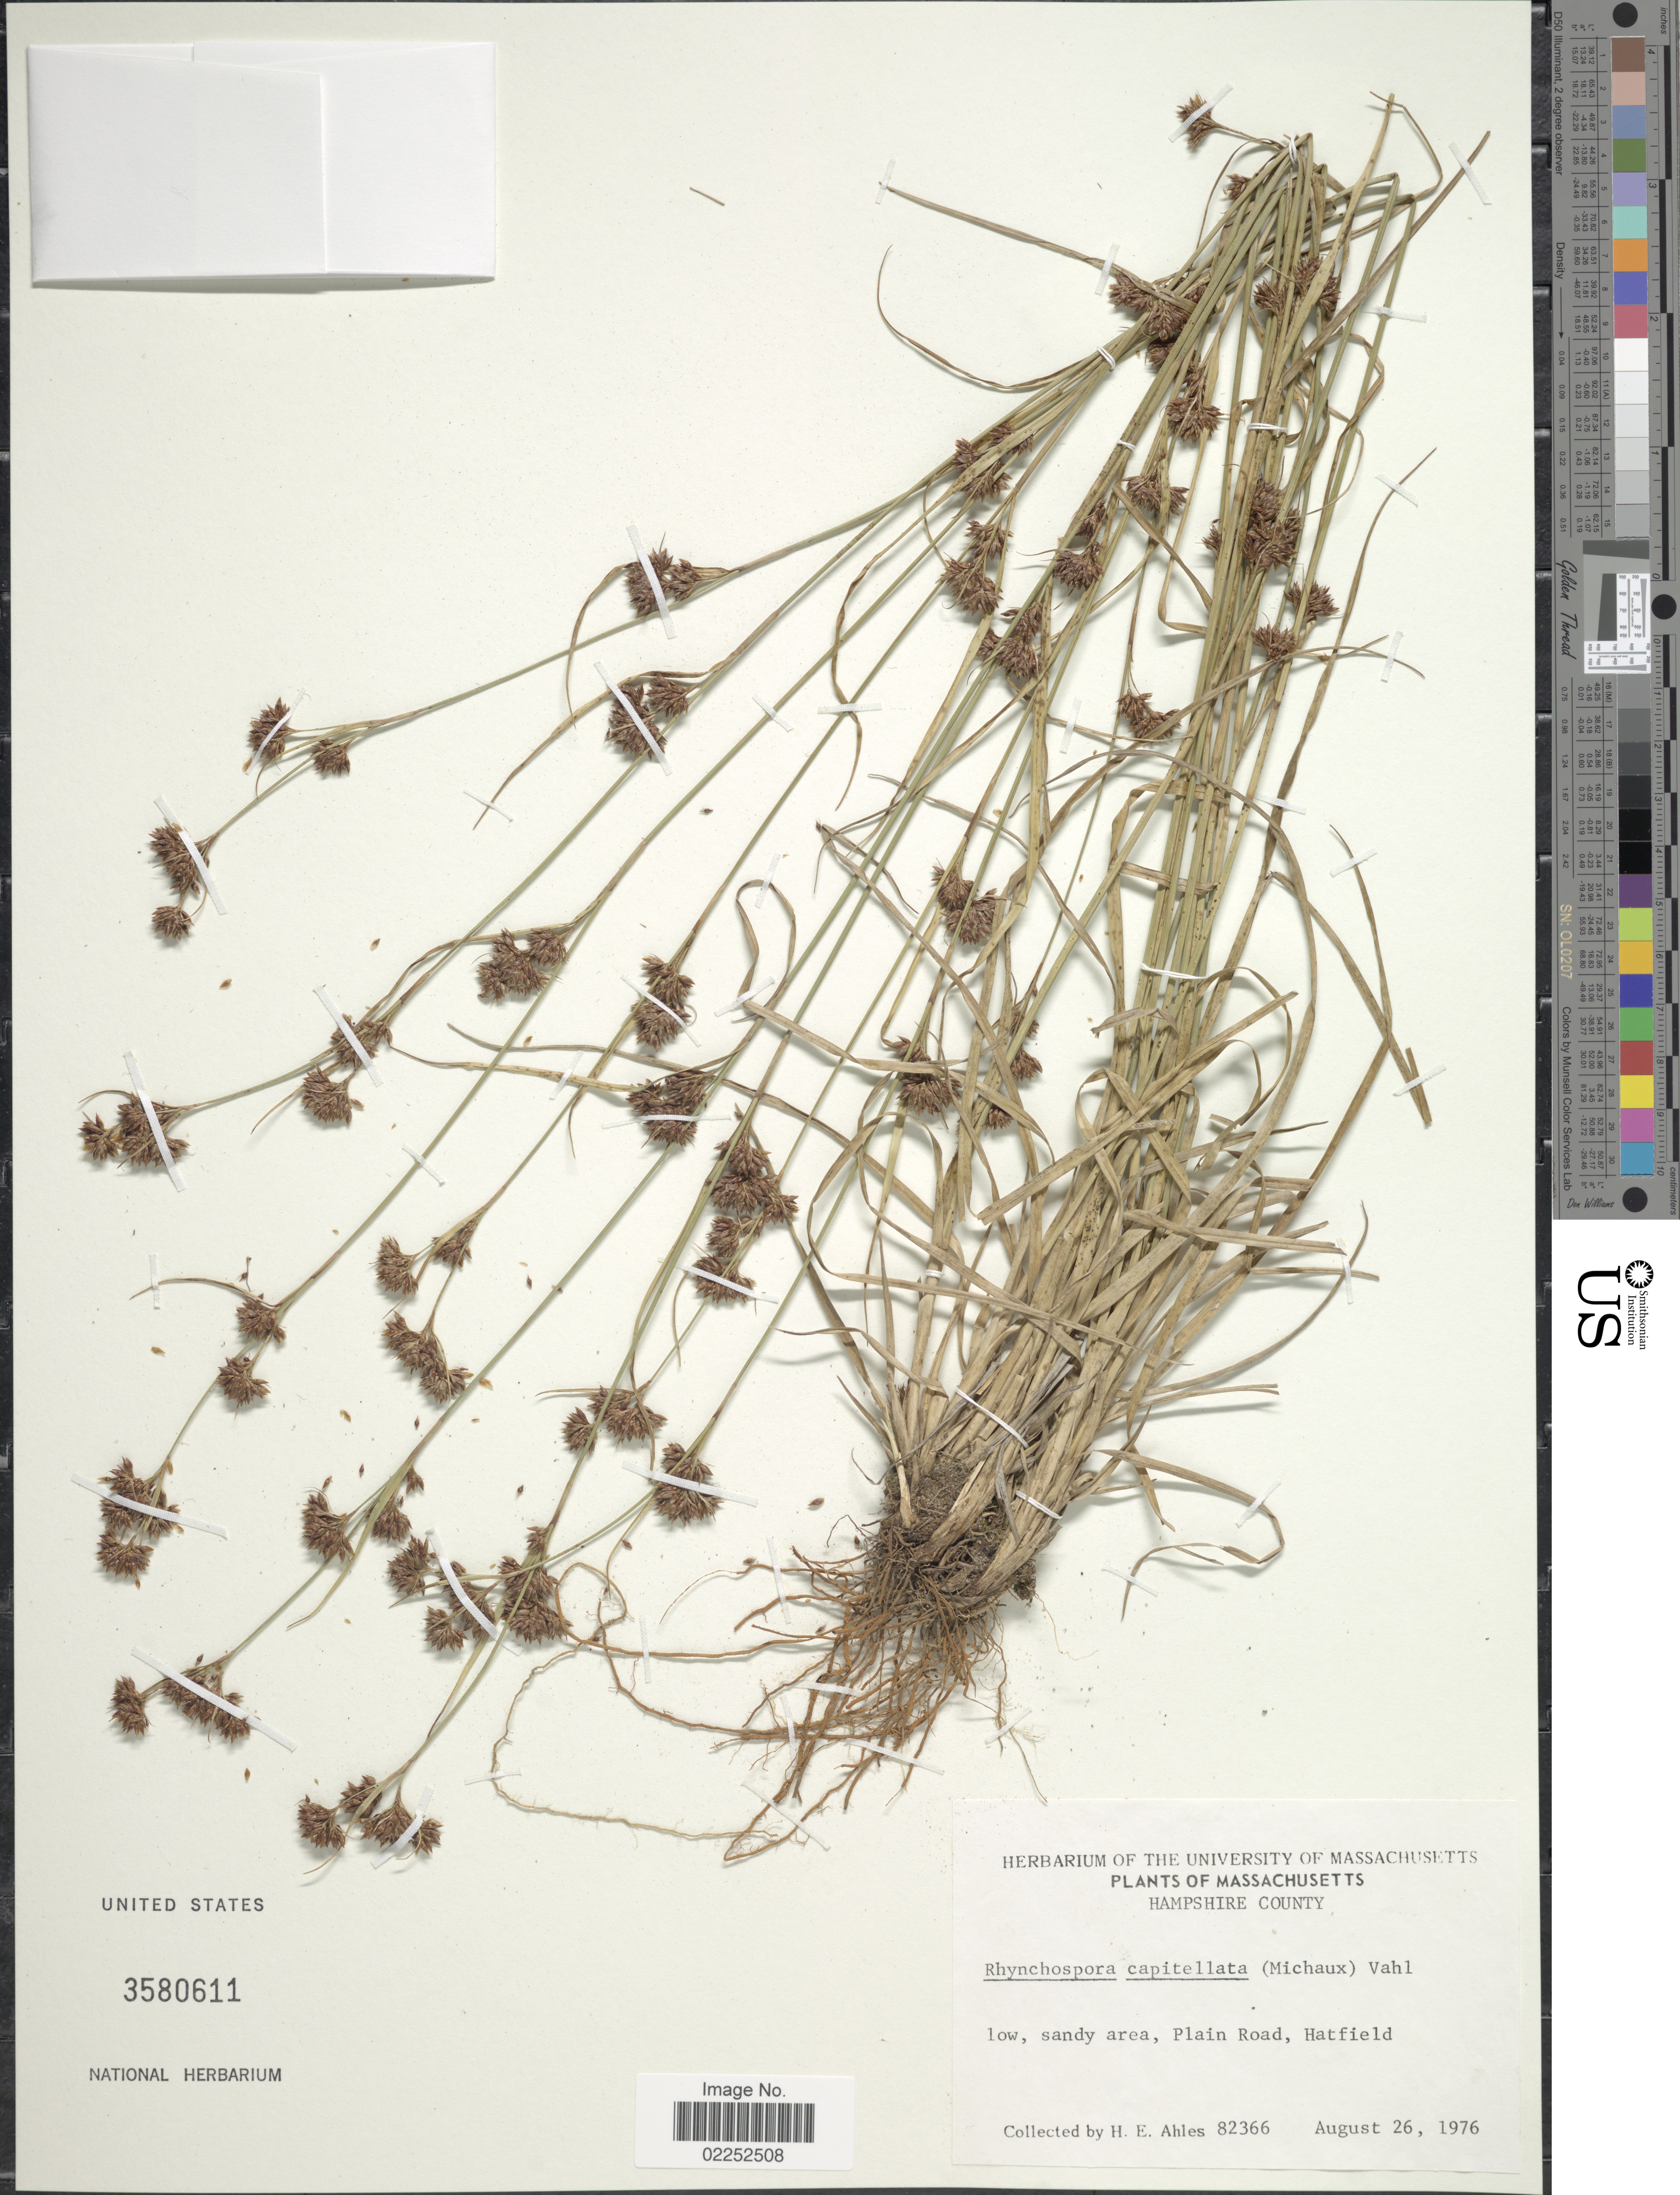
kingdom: Plantae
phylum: Tracheophyta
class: Liliopsida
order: Poales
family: Cyperaceae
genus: Rhynchospora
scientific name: Rhynchospora capitellata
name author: (Michx.) Vahl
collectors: H. E. Ahles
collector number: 82366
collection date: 1976-08-26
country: United States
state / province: Massachusetts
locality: Hampshire County, low, sandy area, Plain Road, Hatfield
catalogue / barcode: US 3580611